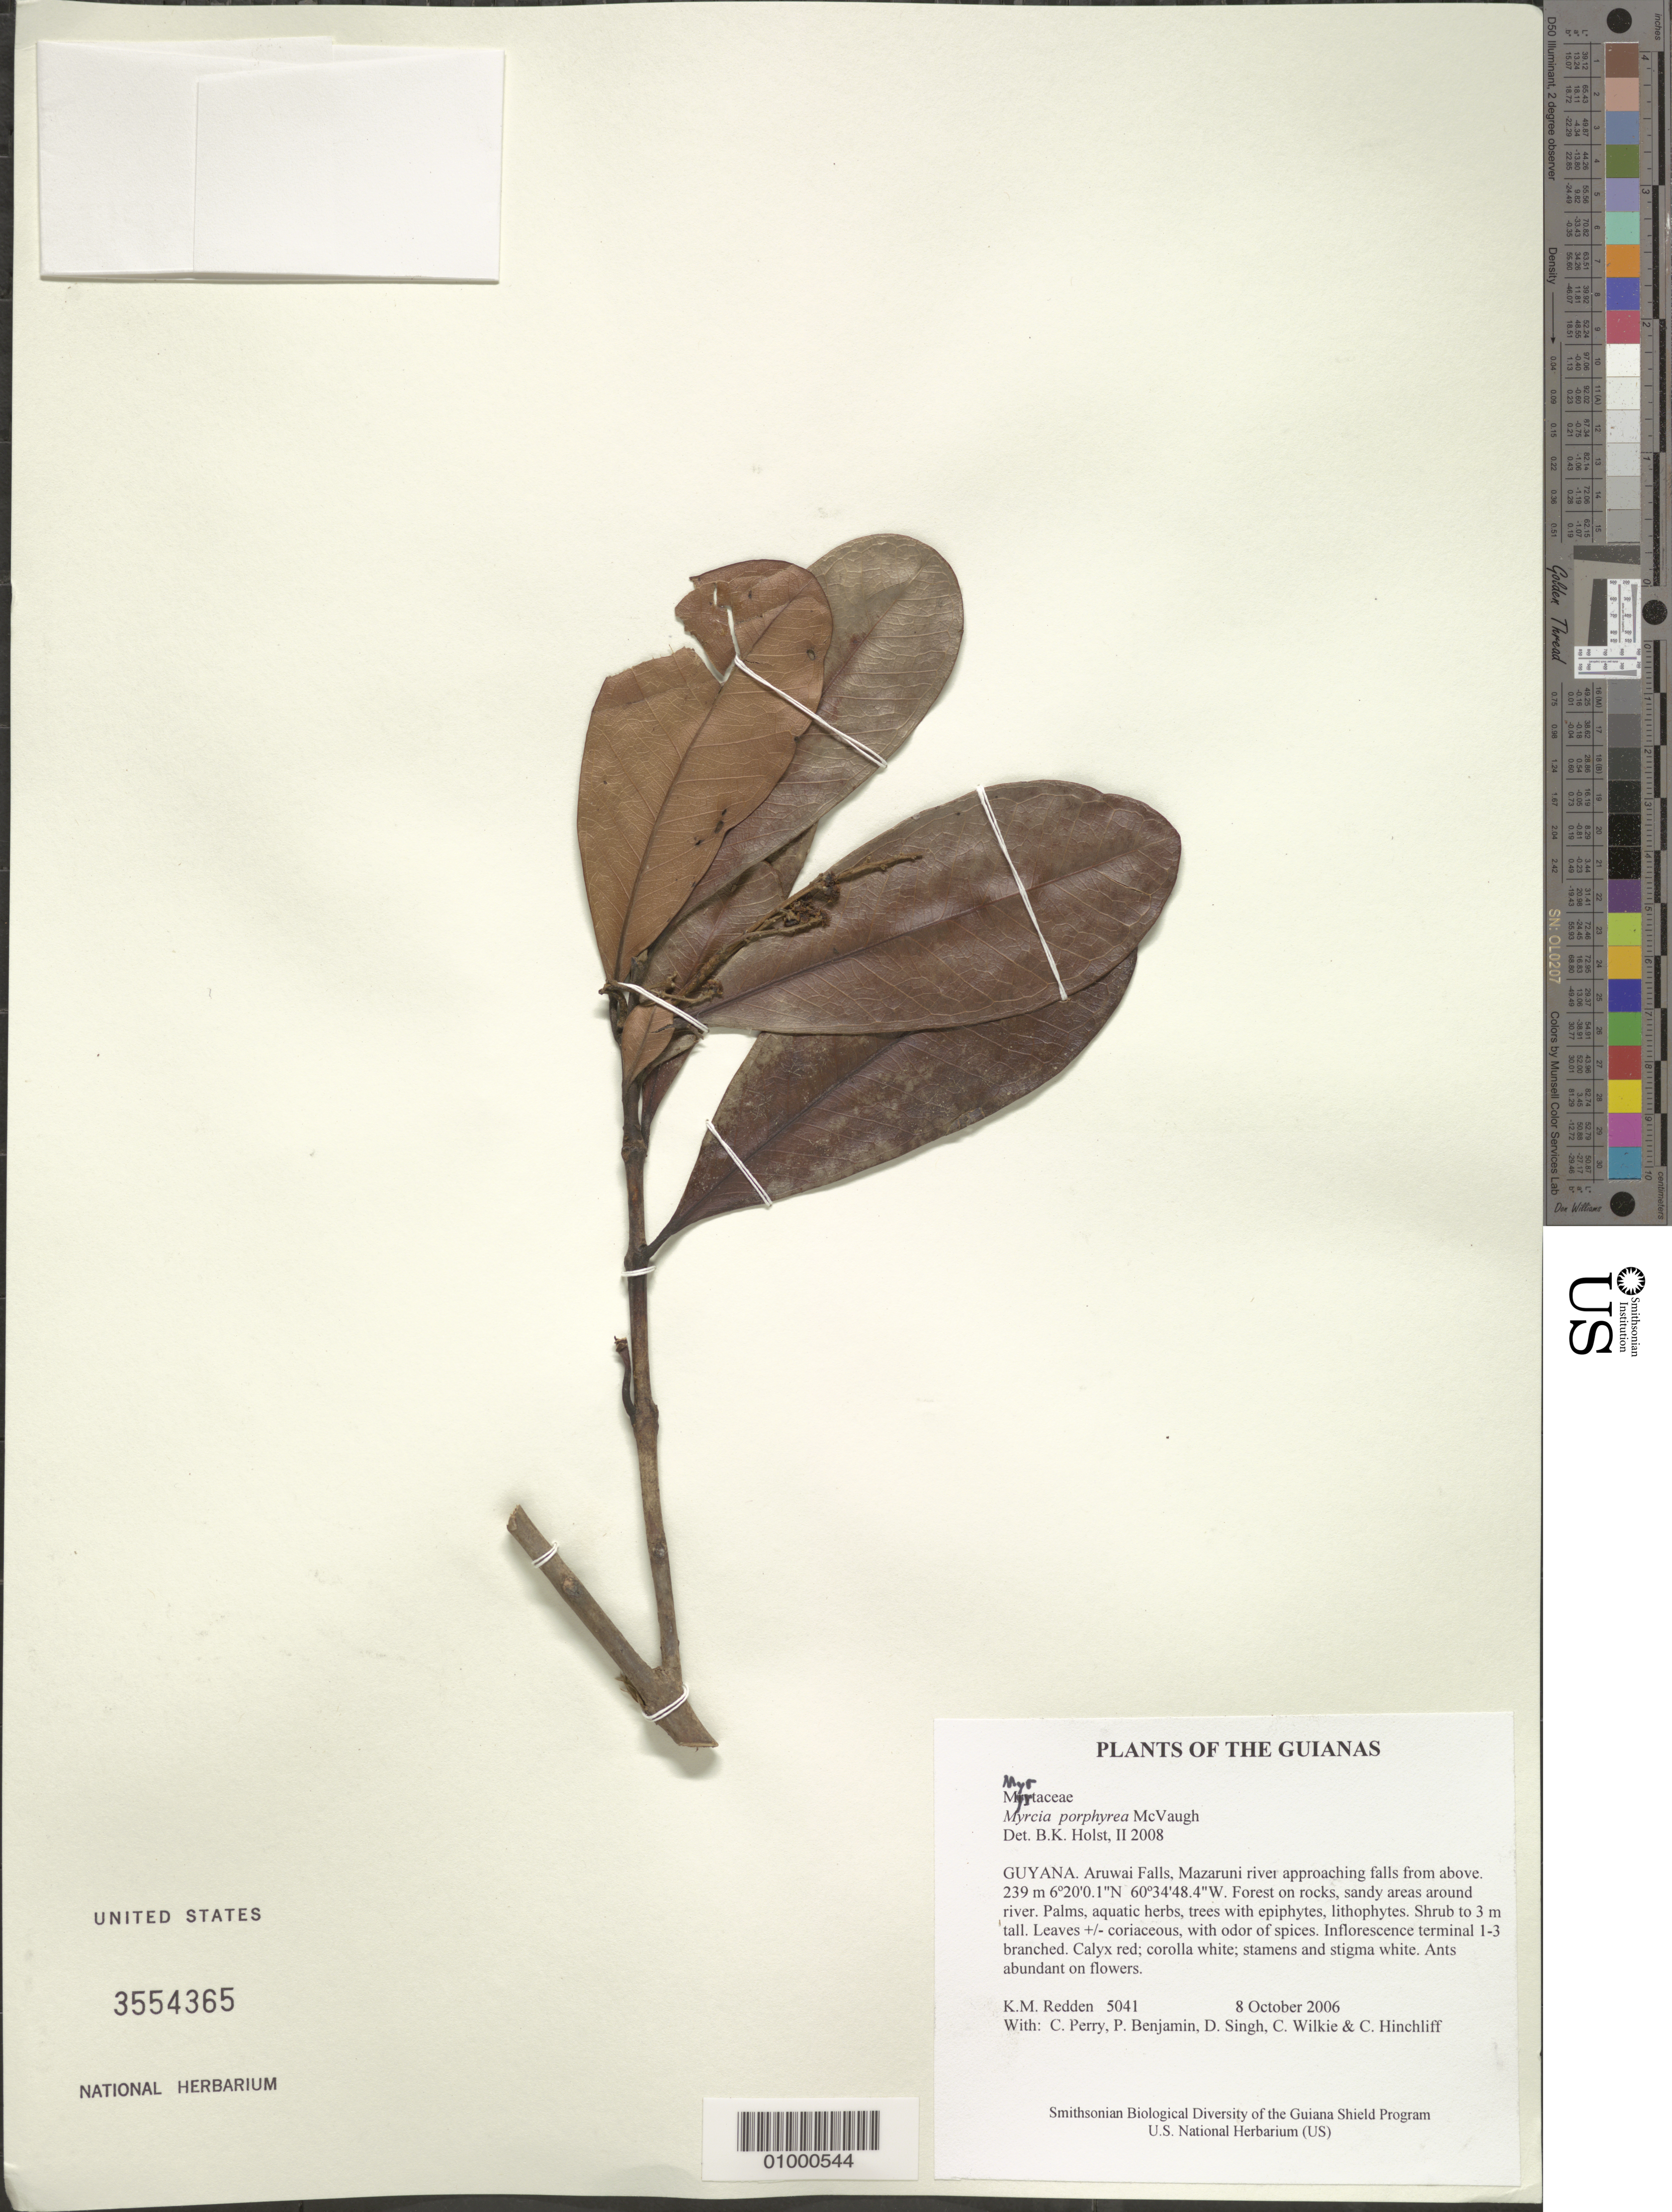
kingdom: Plantae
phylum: Tracheophyta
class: Magnoliopsida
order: Myrtales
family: Myrtaceae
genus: Myrcia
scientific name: Myrcia porphyrea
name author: McVaugh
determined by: Holst, Bruce K.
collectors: K. M. Redden, C. Perry, P. Benjamin, D. Singh, C. Wilkie & C. E. Hinchliff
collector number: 5041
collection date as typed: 8 October 2006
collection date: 2006-10-08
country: Guyana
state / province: Cuyuni-Mazaruni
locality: Arawai Falls, Mazaruni river approaching falls from above.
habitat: Forest on rocks, sandy areas around river. Palms, aquatic herbs, trees with epiphytes, lithophytes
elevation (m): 239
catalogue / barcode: US 3554365